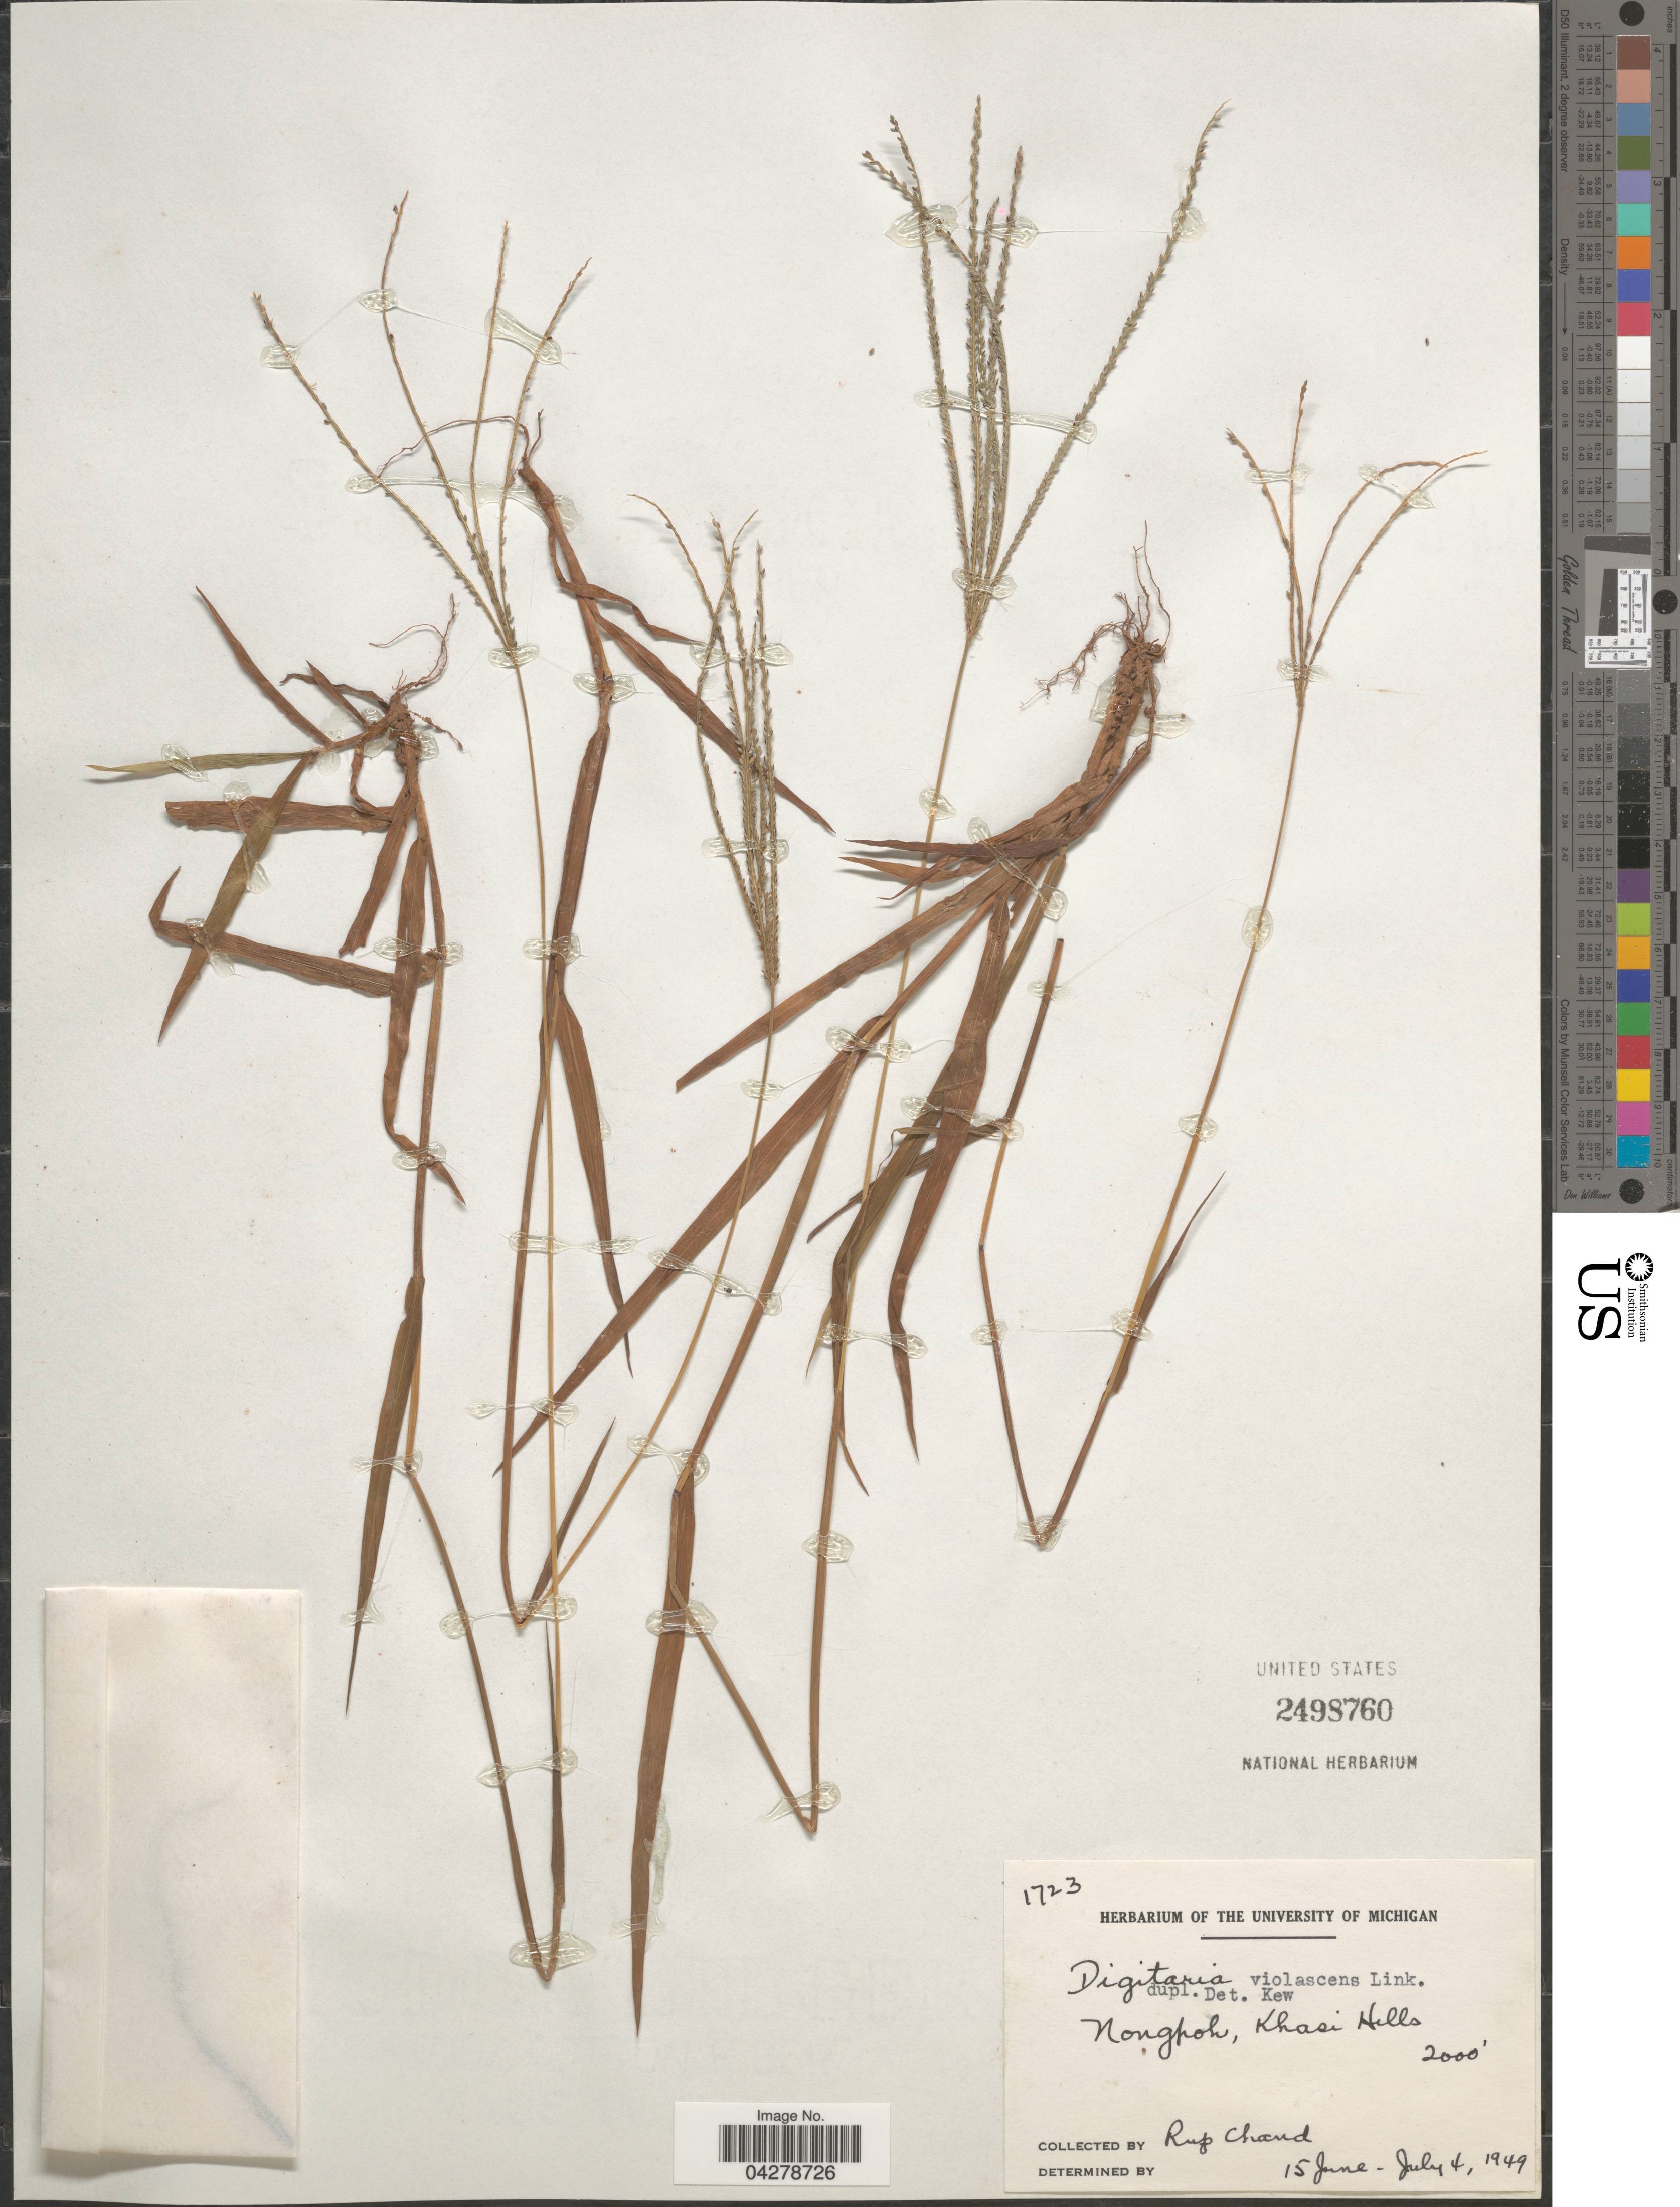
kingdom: Plantae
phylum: Tracheophyta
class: Liliopsida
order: Poales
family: Poaceae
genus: Digitaria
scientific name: Digitaria violascens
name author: Link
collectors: R. Chand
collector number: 1723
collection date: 1949-06-15/1949-07-04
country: India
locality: Nongpoh, Khasi Hills.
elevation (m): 610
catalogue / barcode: US 2498760